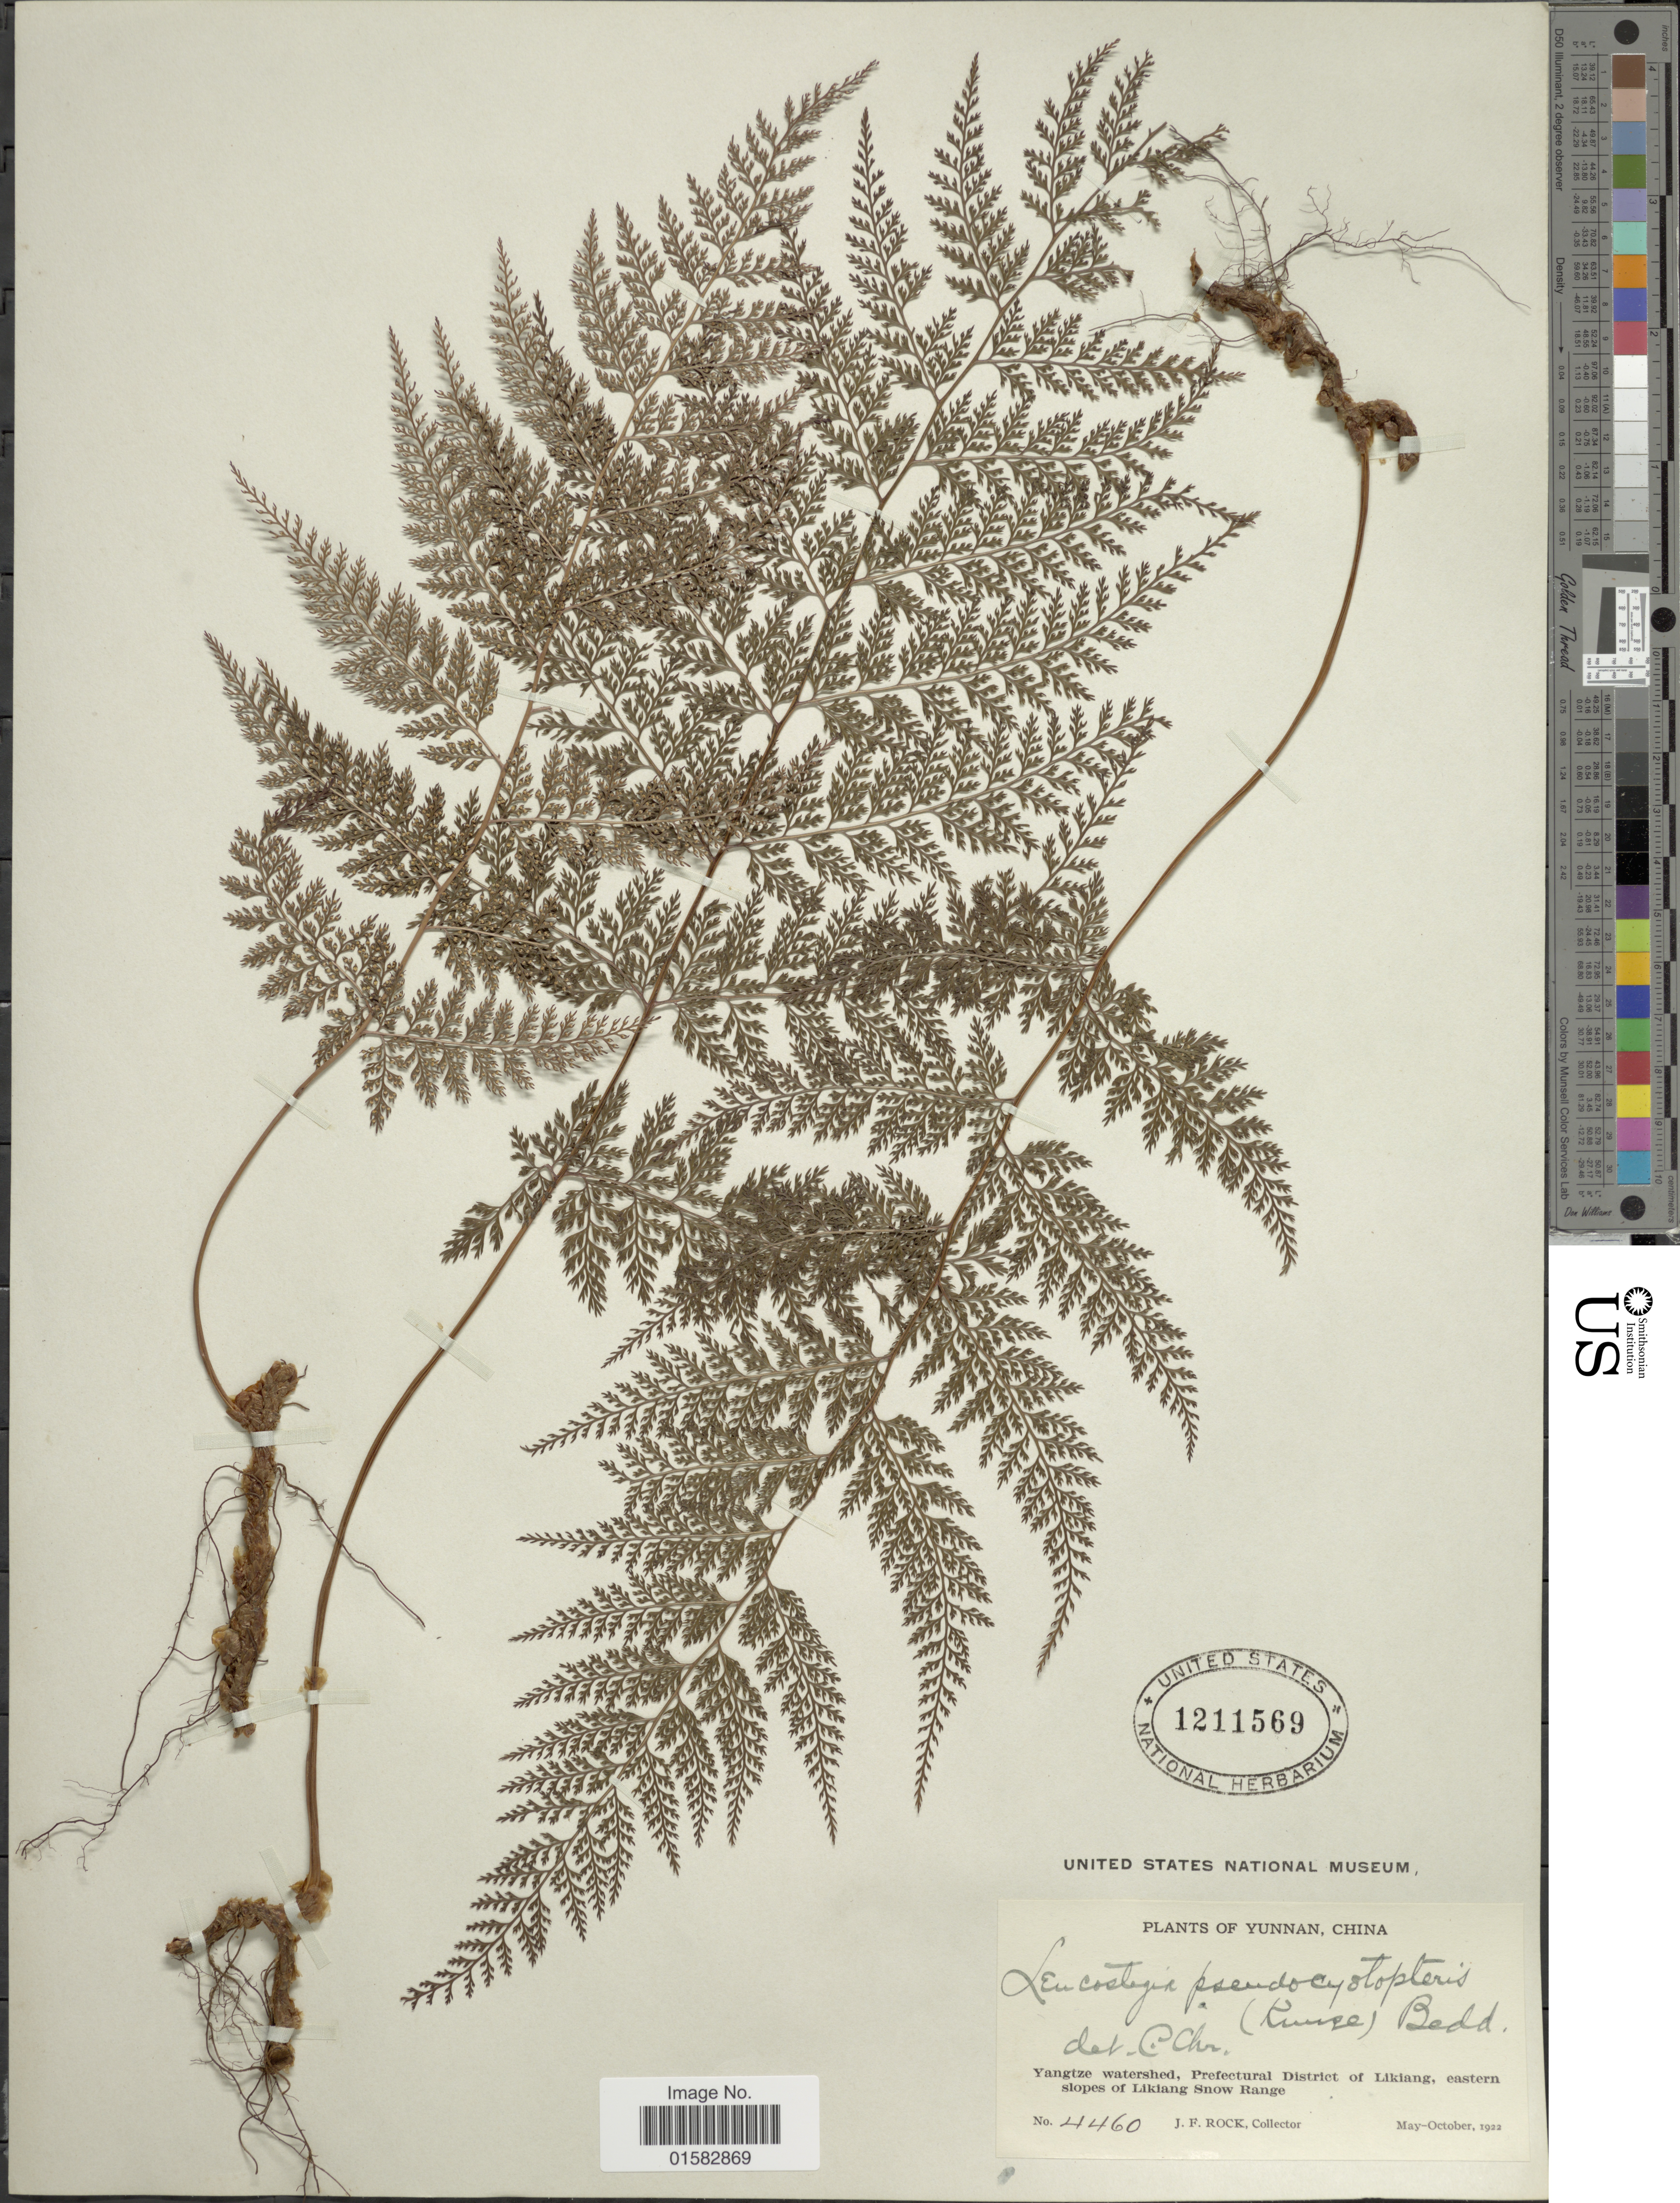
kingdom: Plantae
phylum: Tracheophyta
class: Polypodiopsida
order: Polypodiales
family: Davalliaceae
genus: Davallia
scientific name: Davallia pulchra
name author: D. Don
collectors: J. Rock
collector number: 4460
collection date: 1922-05/1922-10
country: China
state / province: Yunnan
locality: Yangtze watershed, Prefectural District of Likiang, eastern slopes of Likiang Snow Range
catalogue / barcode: US 1211569